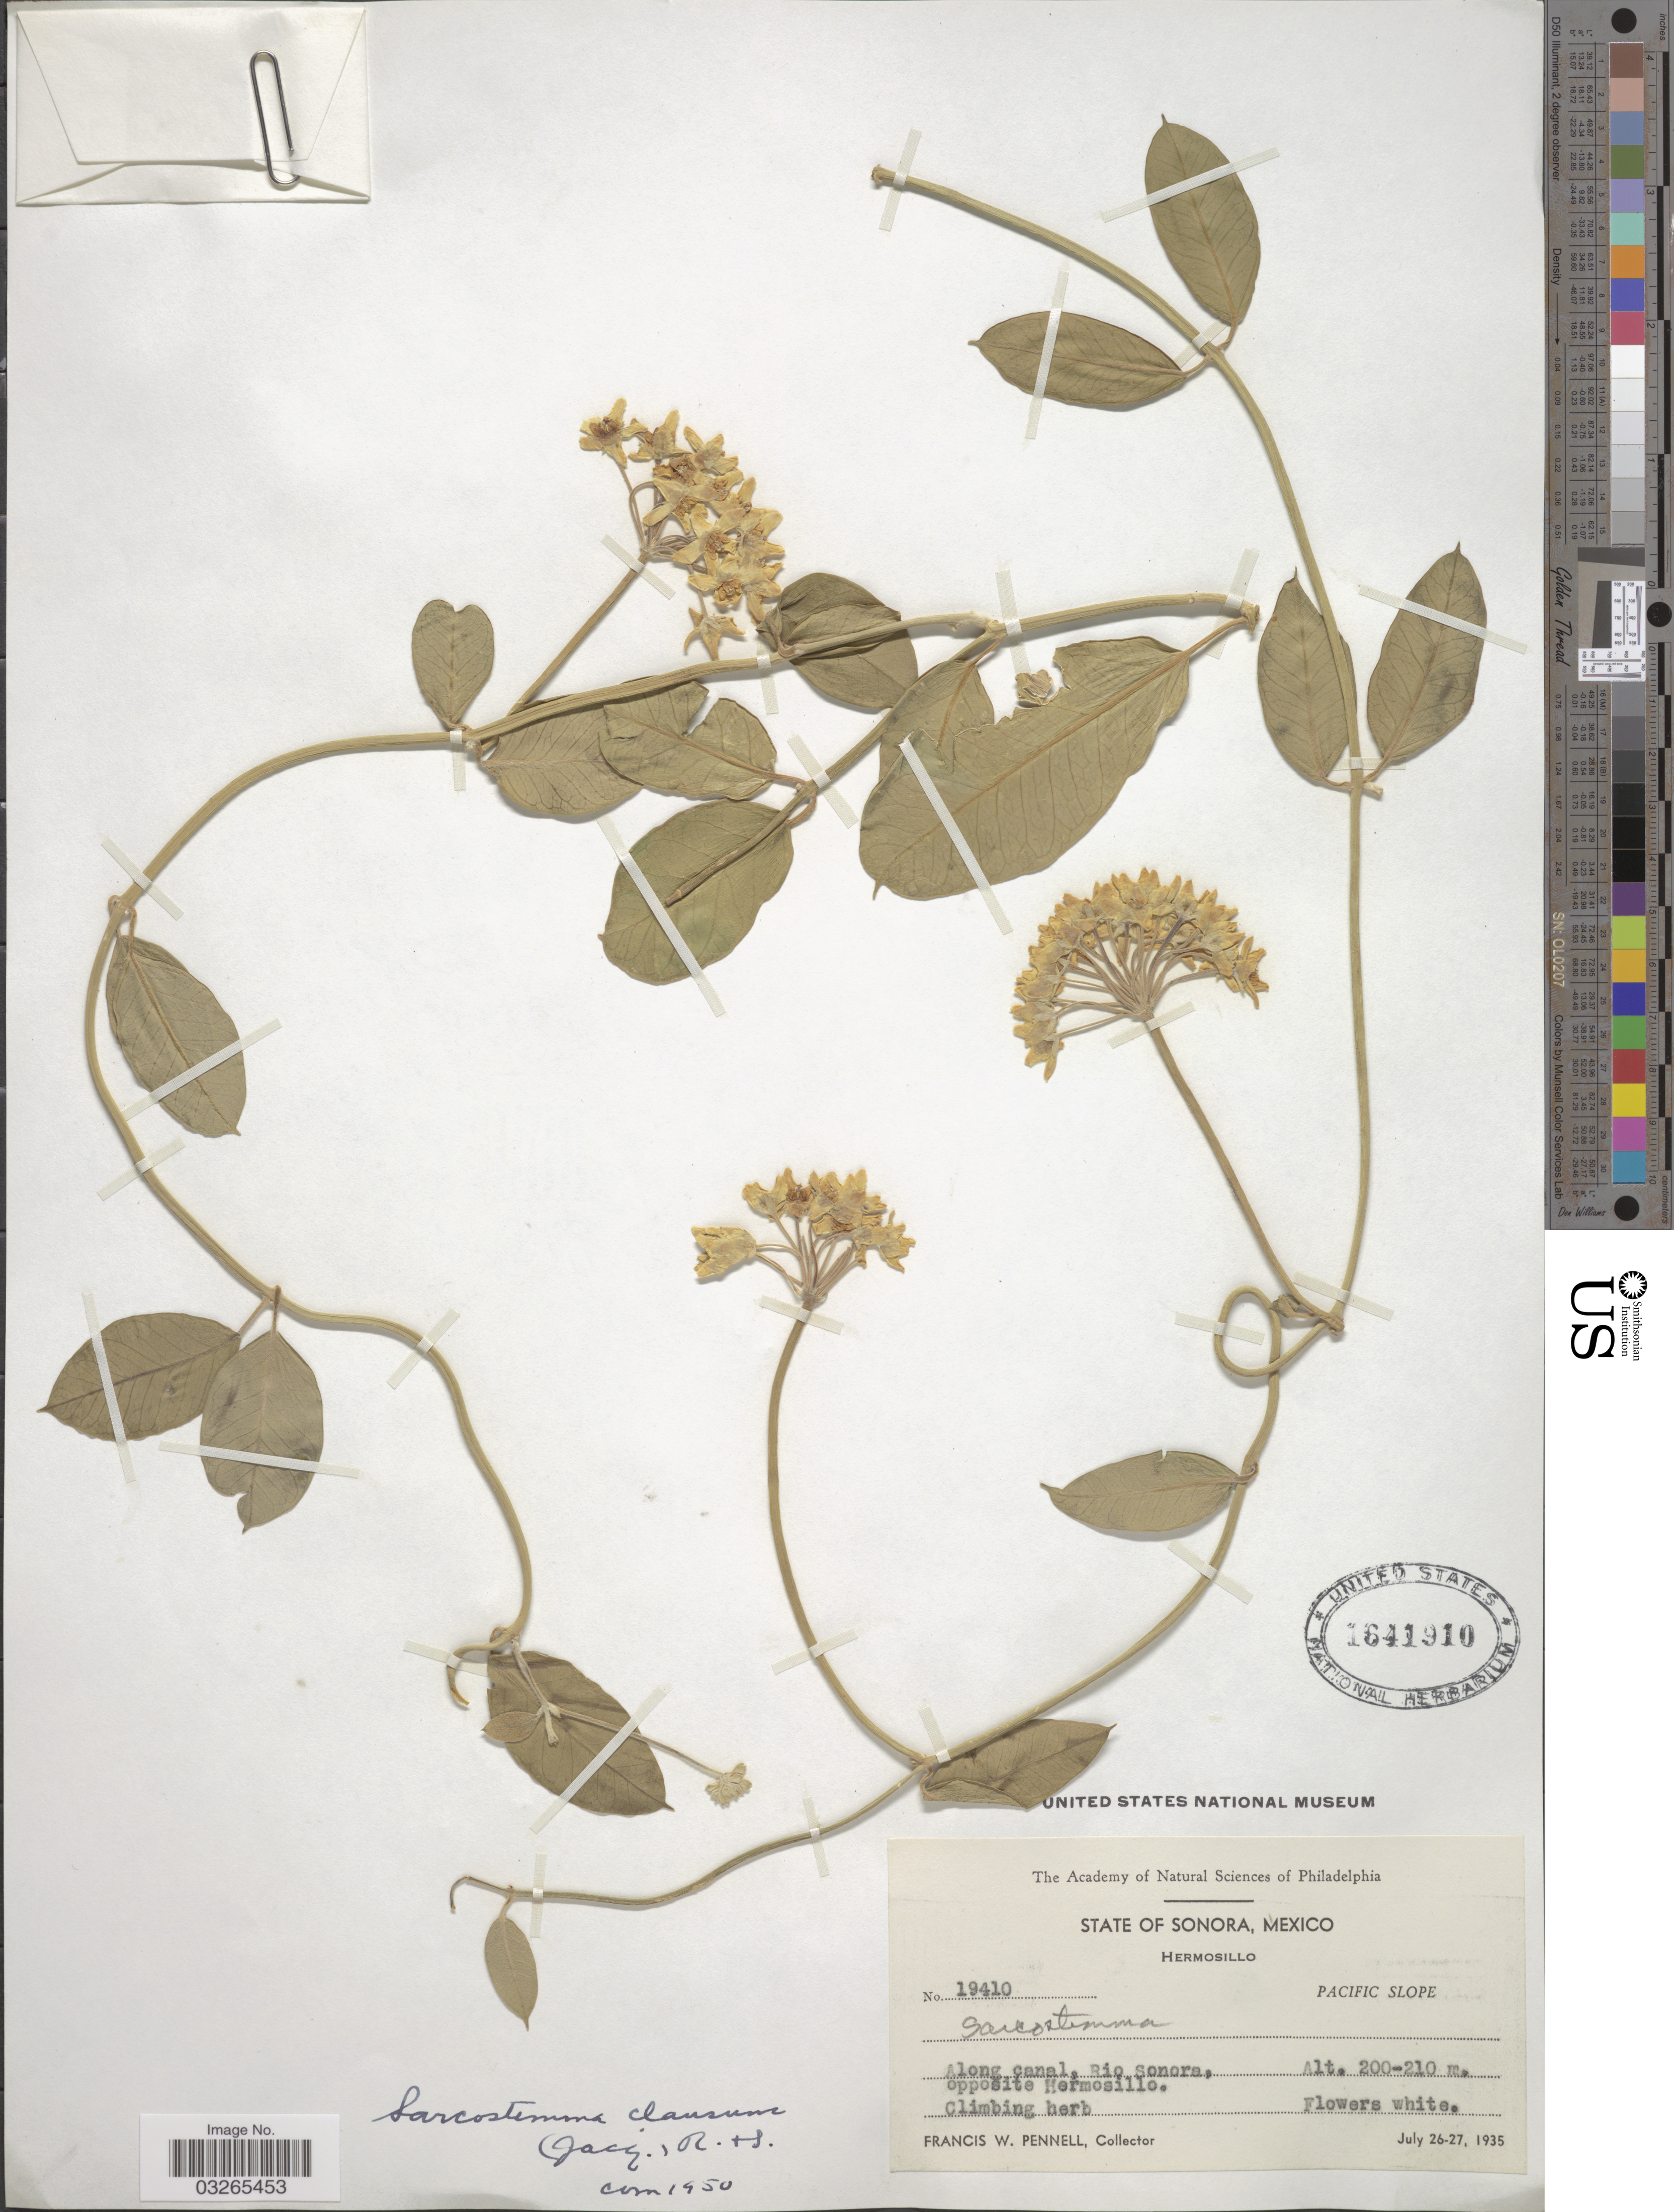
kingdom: Plantae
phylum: Tracheophyta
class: Magnoliopsida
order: Gentianales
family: Apocynaceae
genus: Sarcostemma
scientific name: Sarcostemma clausum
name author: (Jacq.) Schult.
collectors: F. W. Pennell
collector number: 19410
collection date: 1935-07-26/1935-07-27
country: Mexico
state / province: Sonora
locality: Hermosillo. Pacific Slope. Along canal, Rio Sonora, opposite Hermosillo.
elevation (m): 200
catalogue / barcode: US 1641910